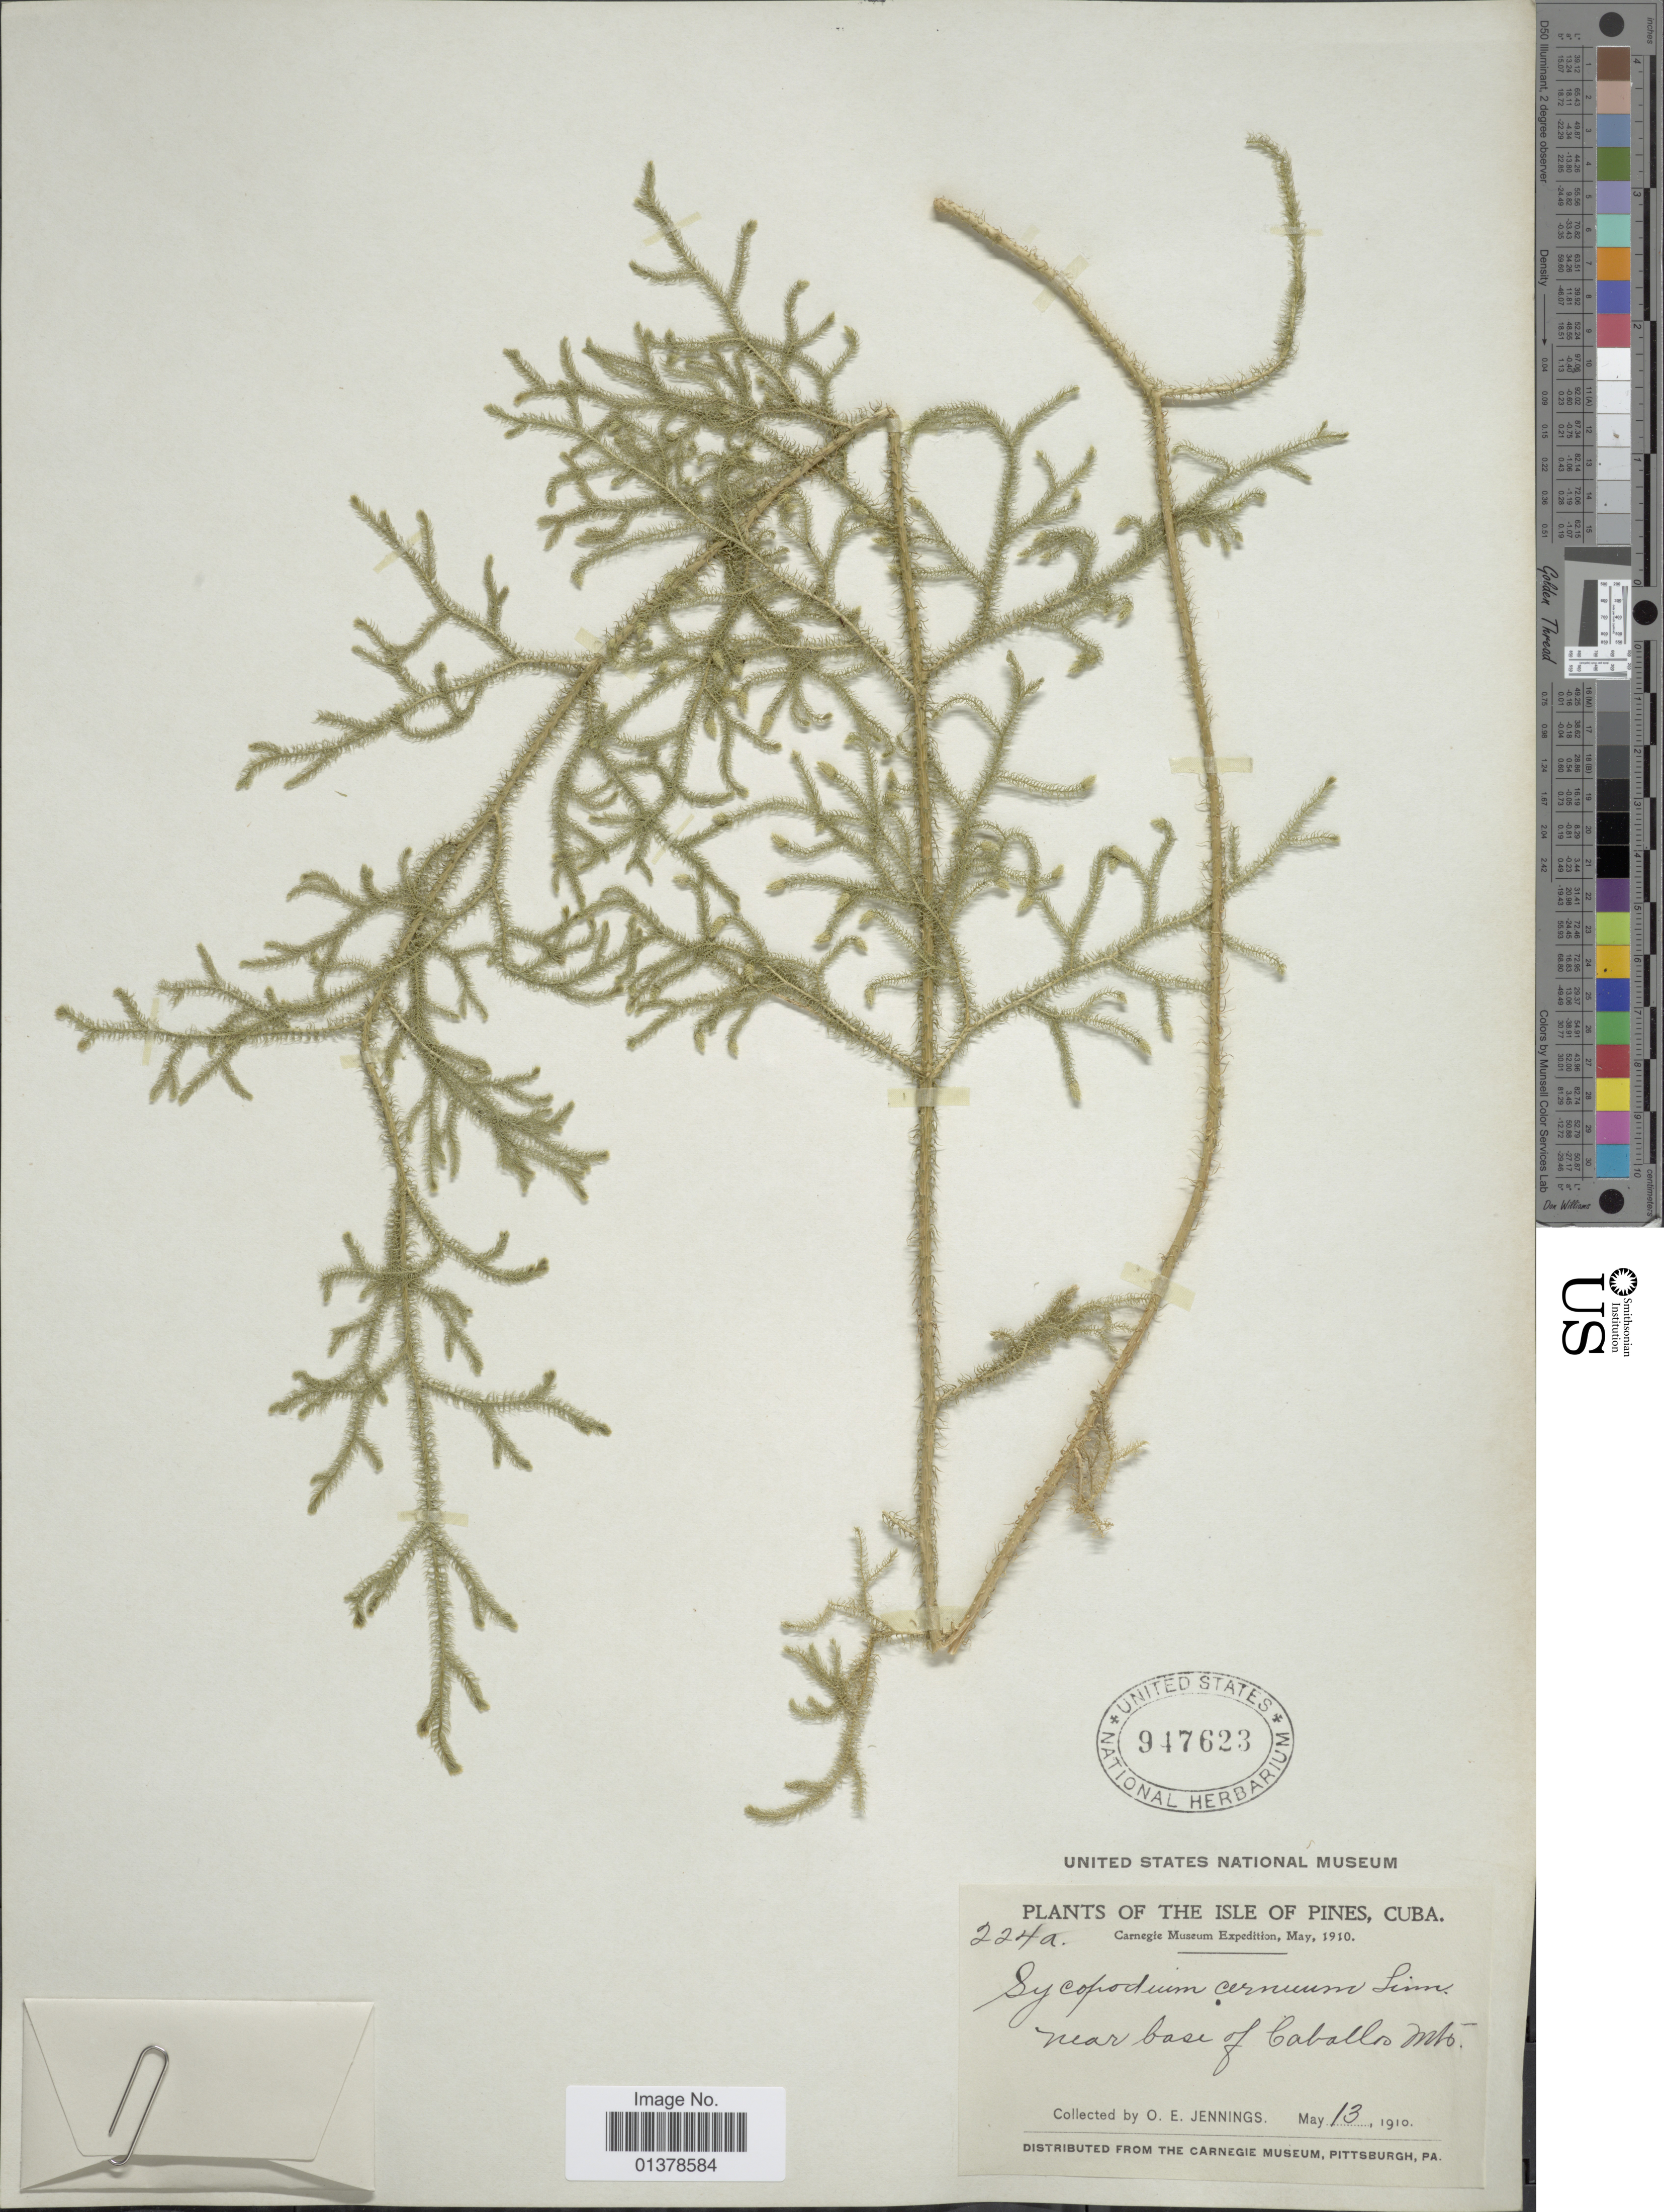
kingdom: Plantae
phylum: Tracheophyta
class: Lycopodiopsida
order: Lycopodiales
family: Lycopodiaceae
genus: Palhinhaea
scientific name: Palhinhaea cernua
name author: (L.) Vasc. & Franco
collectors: O. E. Jennings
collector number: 224a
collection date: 1910-05-13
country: Cuba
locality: Isle of Pines, Mar base of Caballos Mts.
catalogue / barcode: US 947623